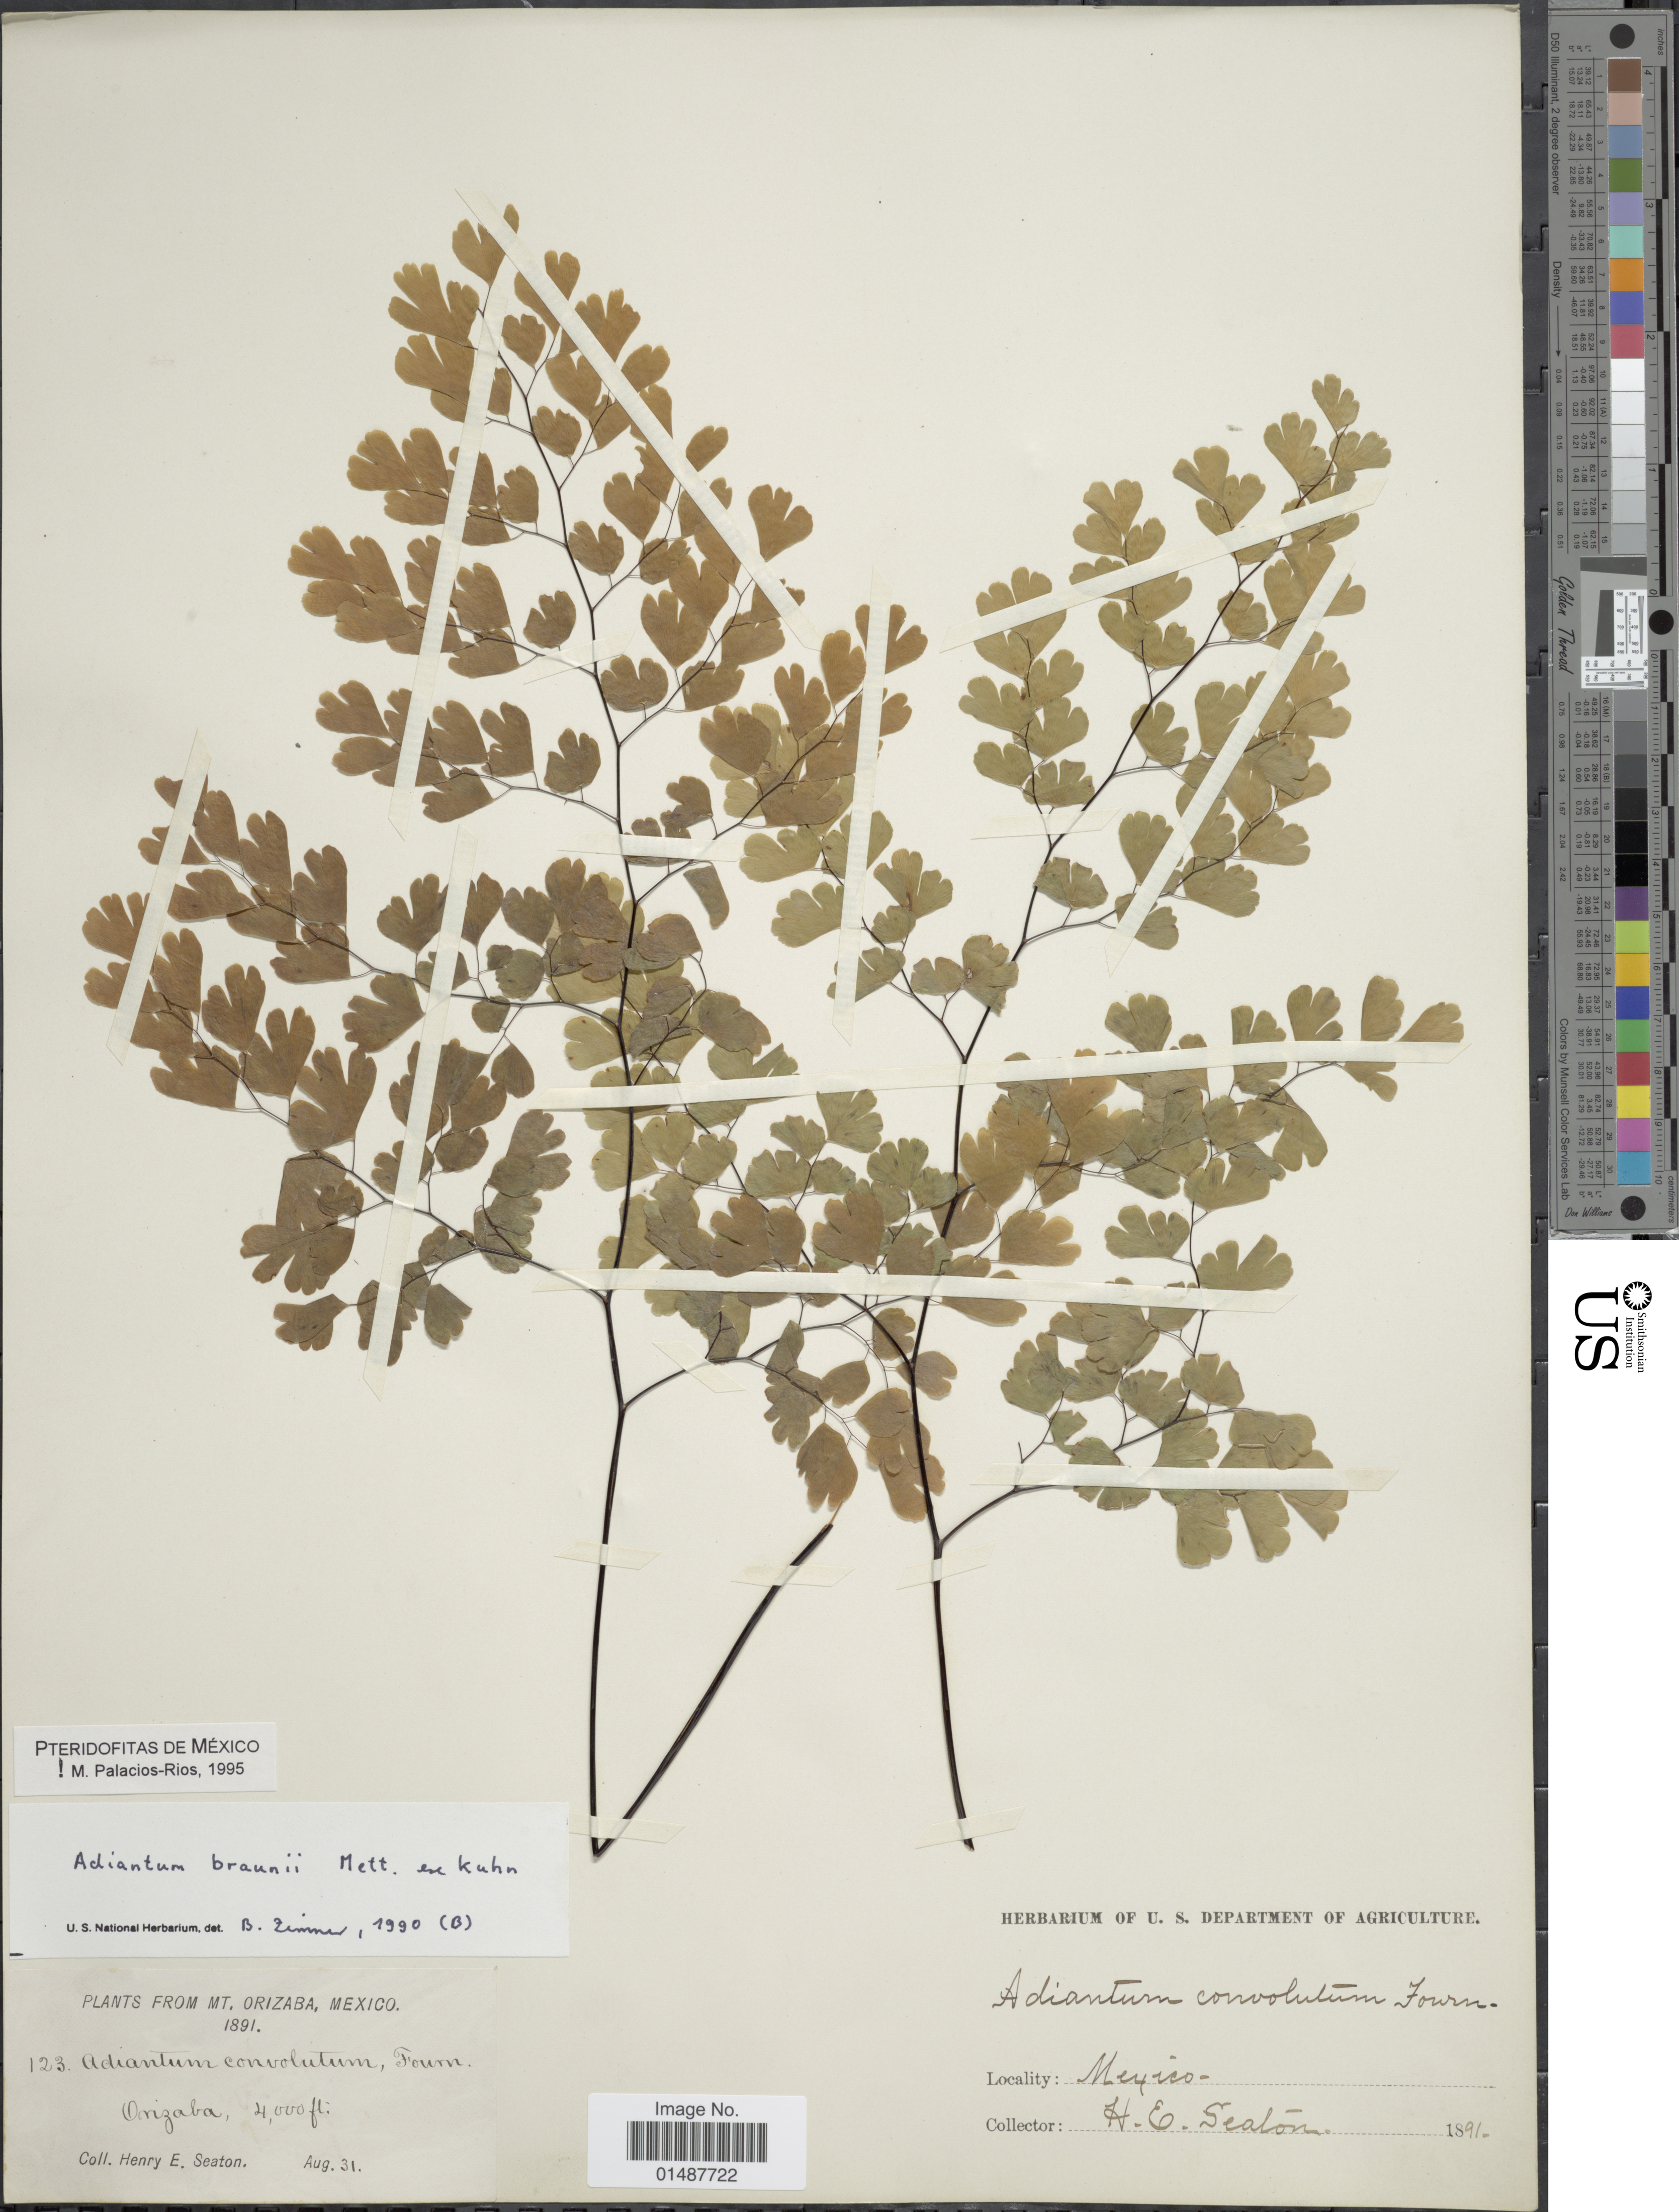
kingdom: Plantae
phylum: Tracheophyta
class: Polypodiopsida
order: Polypodiales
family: Pteridaceae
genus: Adiantum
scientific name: Adiantum braunii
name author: Mett. ex Kuhn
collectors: H. Seaton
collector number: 123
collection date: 1891-08-31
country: Mexico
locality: Mt, Orizaba, Orizaba, Mexico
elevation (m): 1219